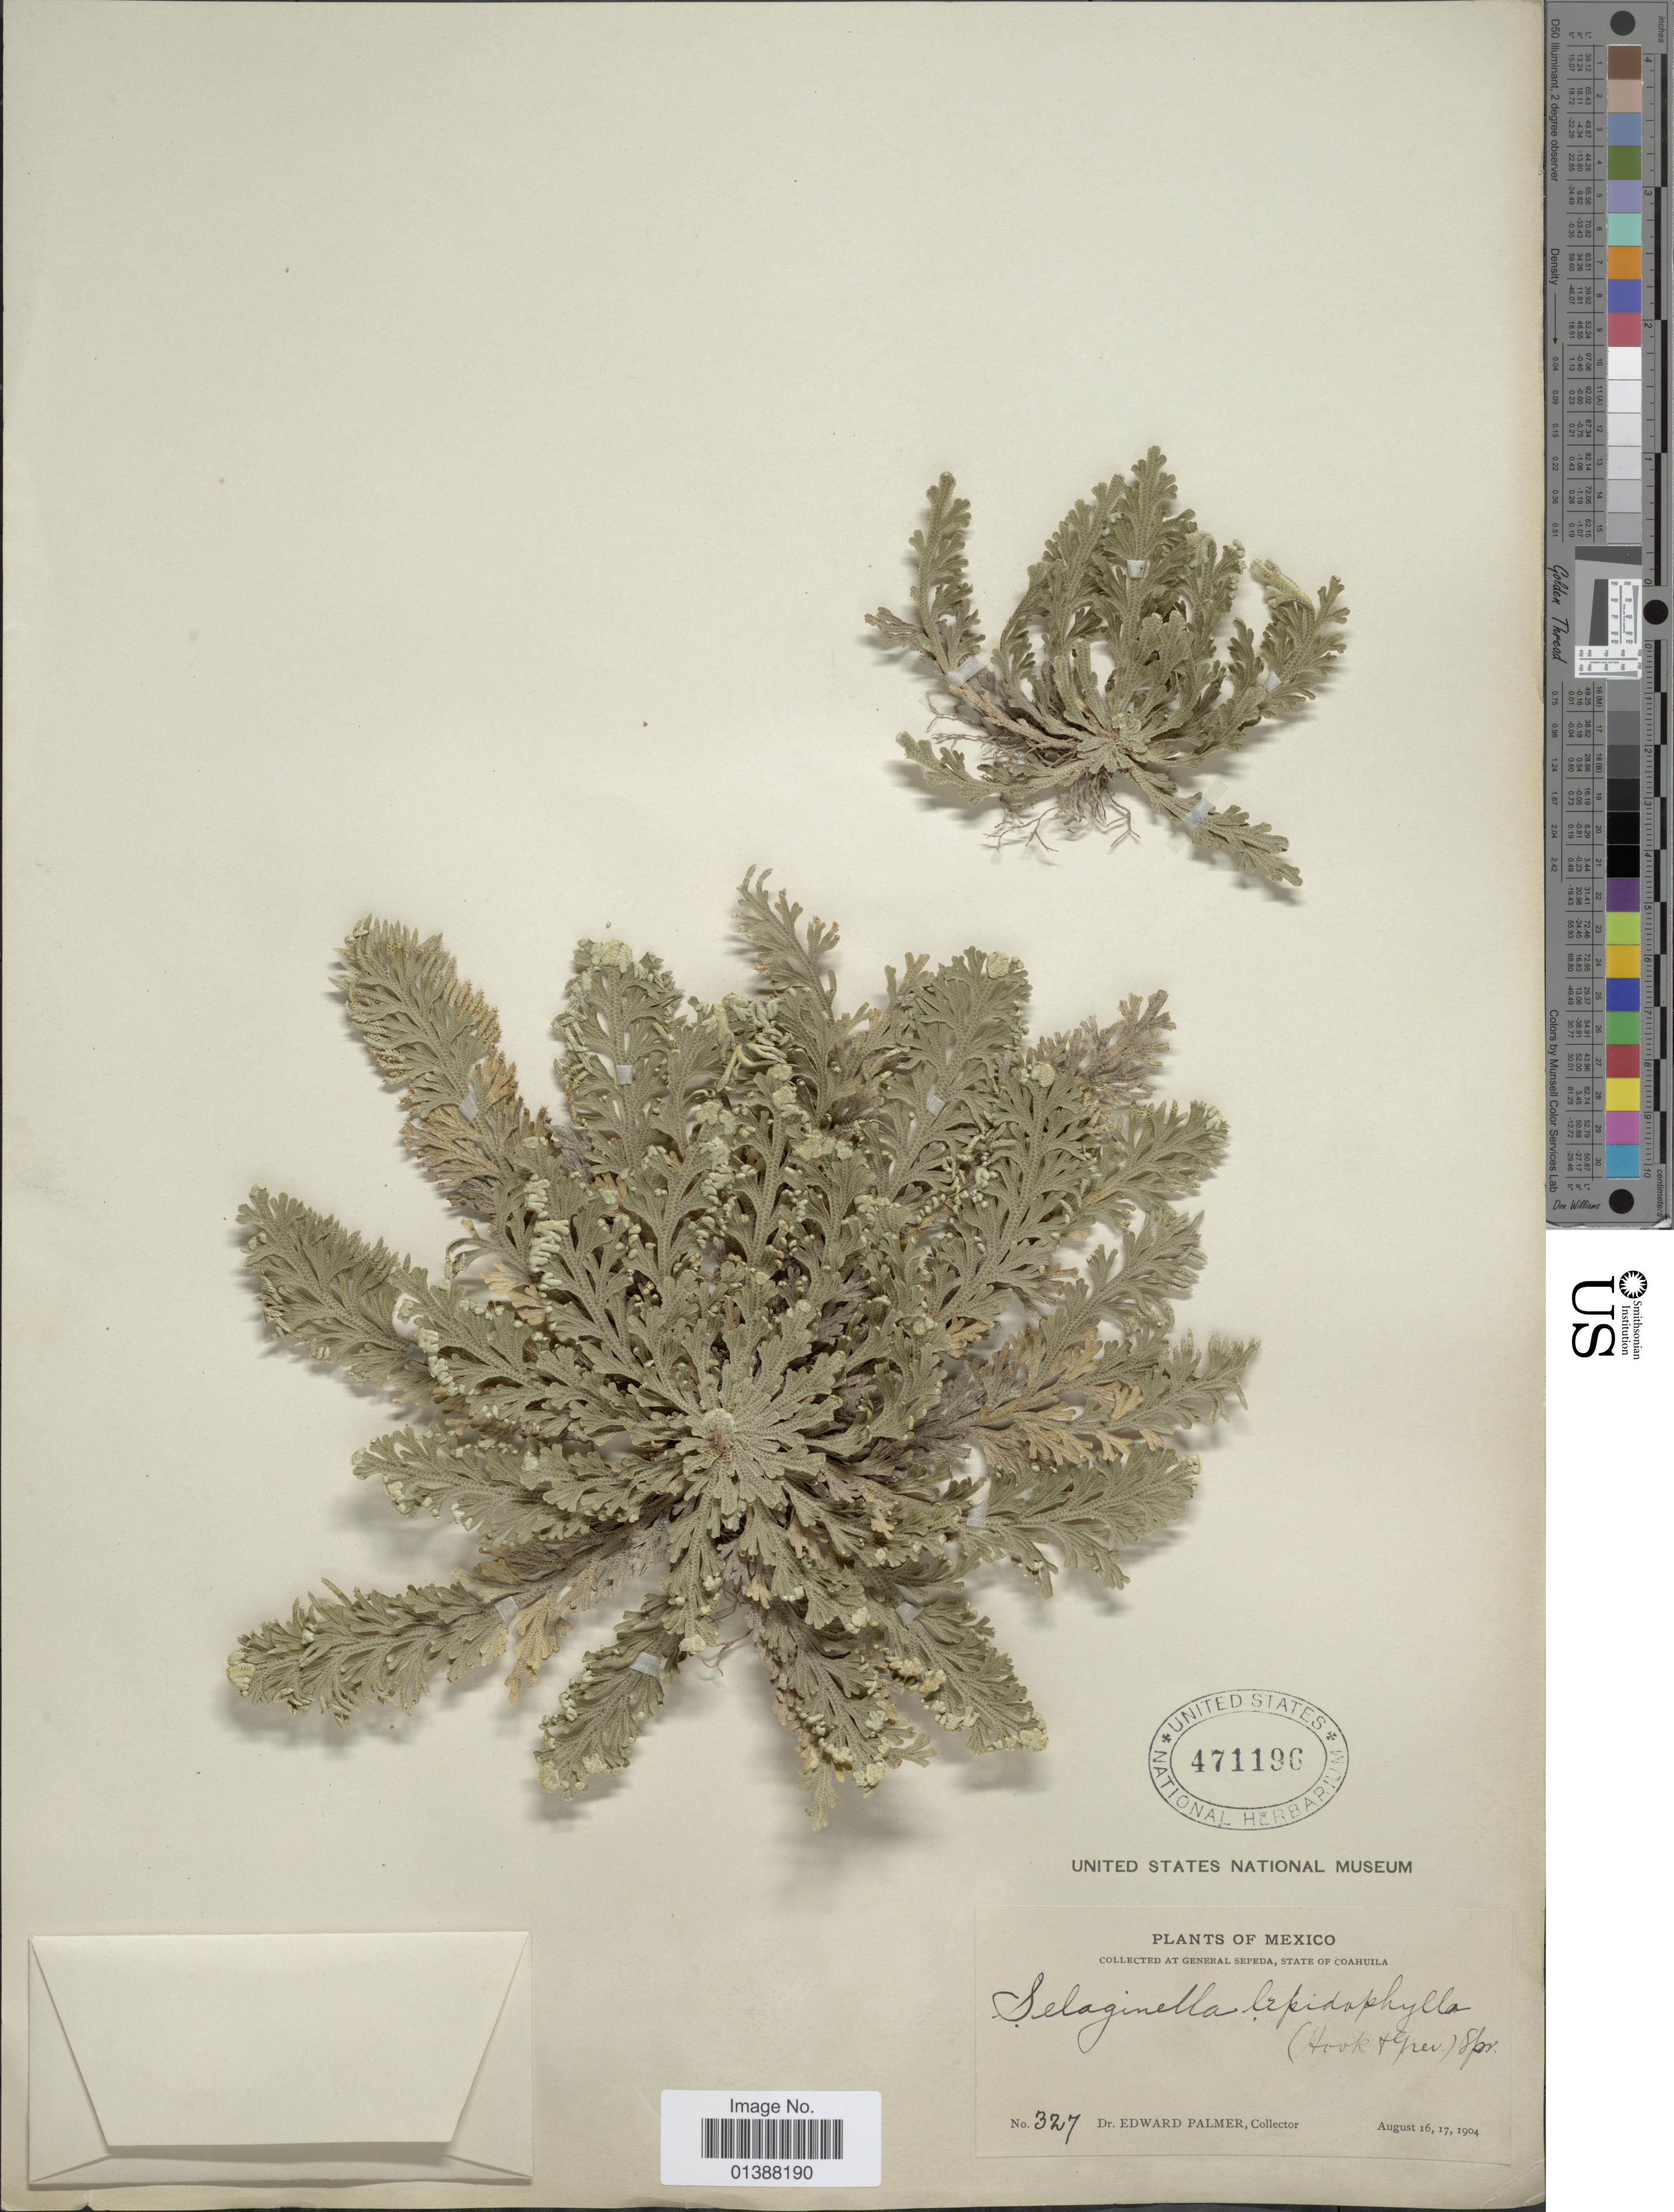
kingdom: Plantae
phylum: Tracheophyta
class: Lycopodiopsida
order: Selaginellales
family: Selaginellaceae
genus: Selaginella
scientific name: Selaginella lepidophylla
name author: (Hook. & Grev.) Spring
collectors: E. Palmer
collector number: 327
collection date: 1904-08-16/1904-08-17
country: Mexico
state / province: Coahuila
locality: State of Coahuila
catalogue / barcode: US 471196